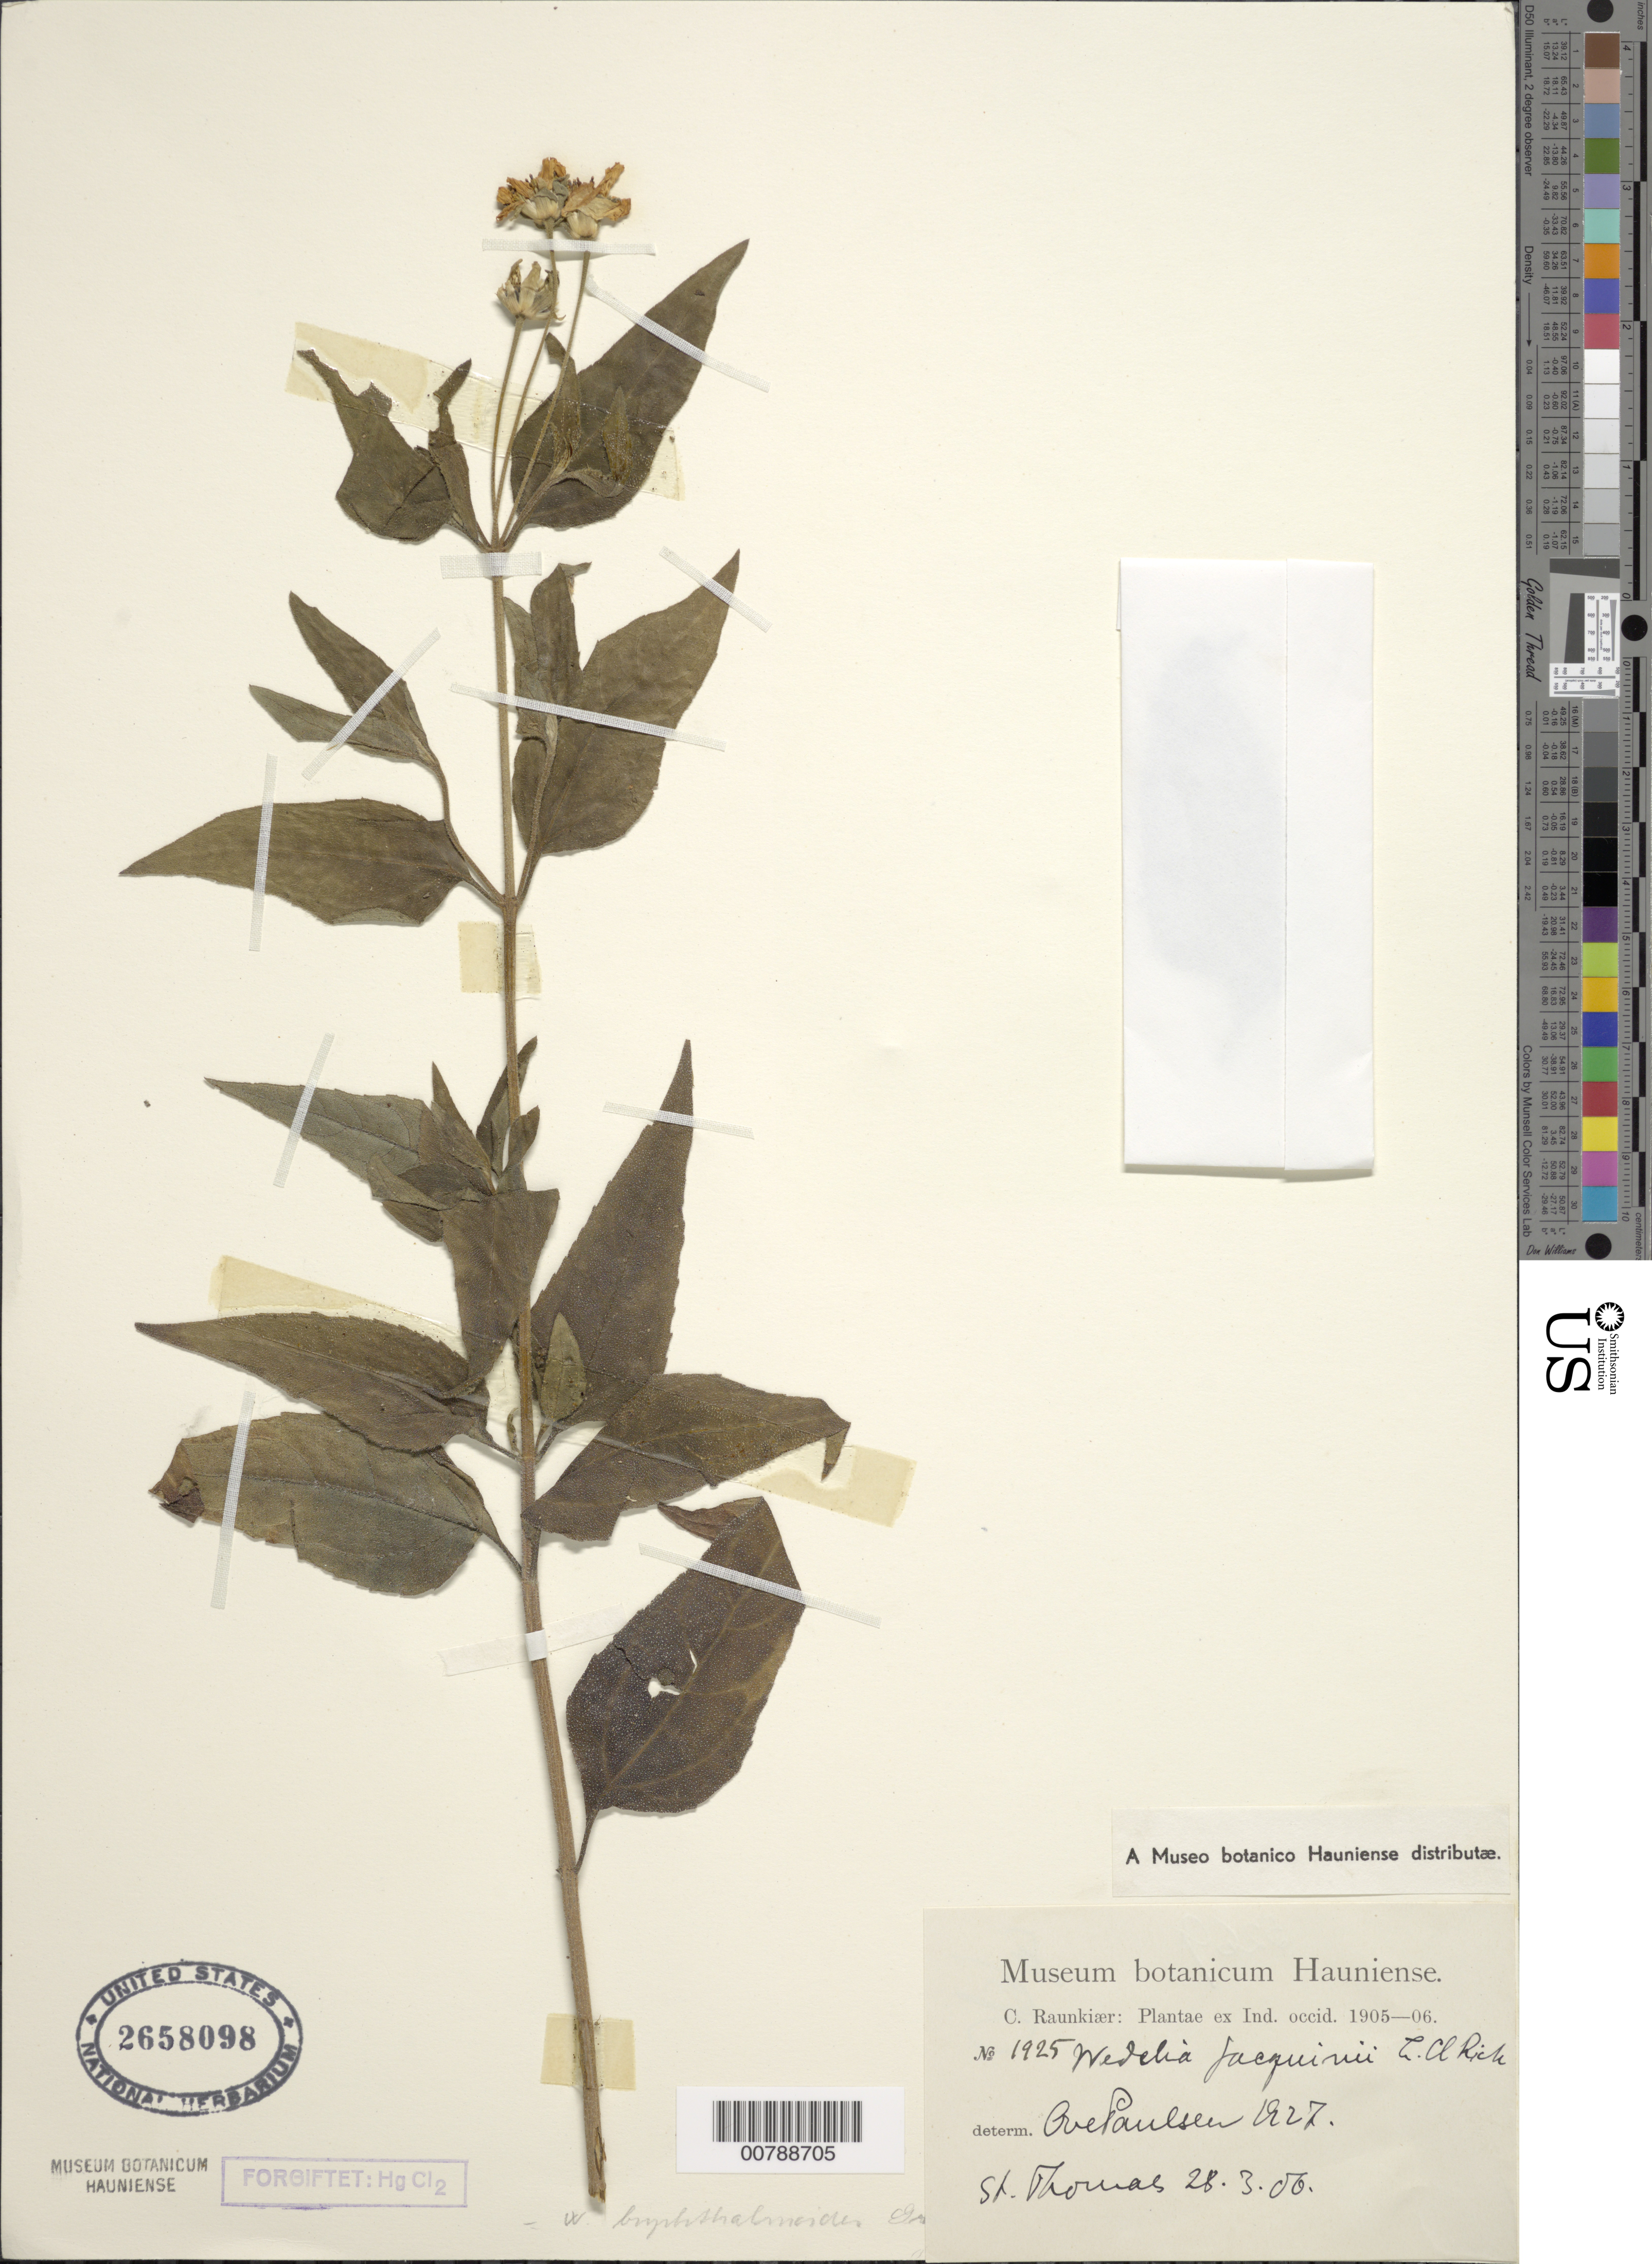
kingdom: Plantae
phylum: Tracheophyta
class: Magnoliopsida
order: Asterales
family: Asteraceae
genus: Wedelia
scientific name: Wedelia calycina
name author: Rich.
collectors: C. Raunkiær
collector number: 1925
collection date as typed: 28 Mar 1906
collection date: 1906-03-28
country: U.S. Virgin Islands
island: St. Thomas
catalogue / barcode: US 2658098